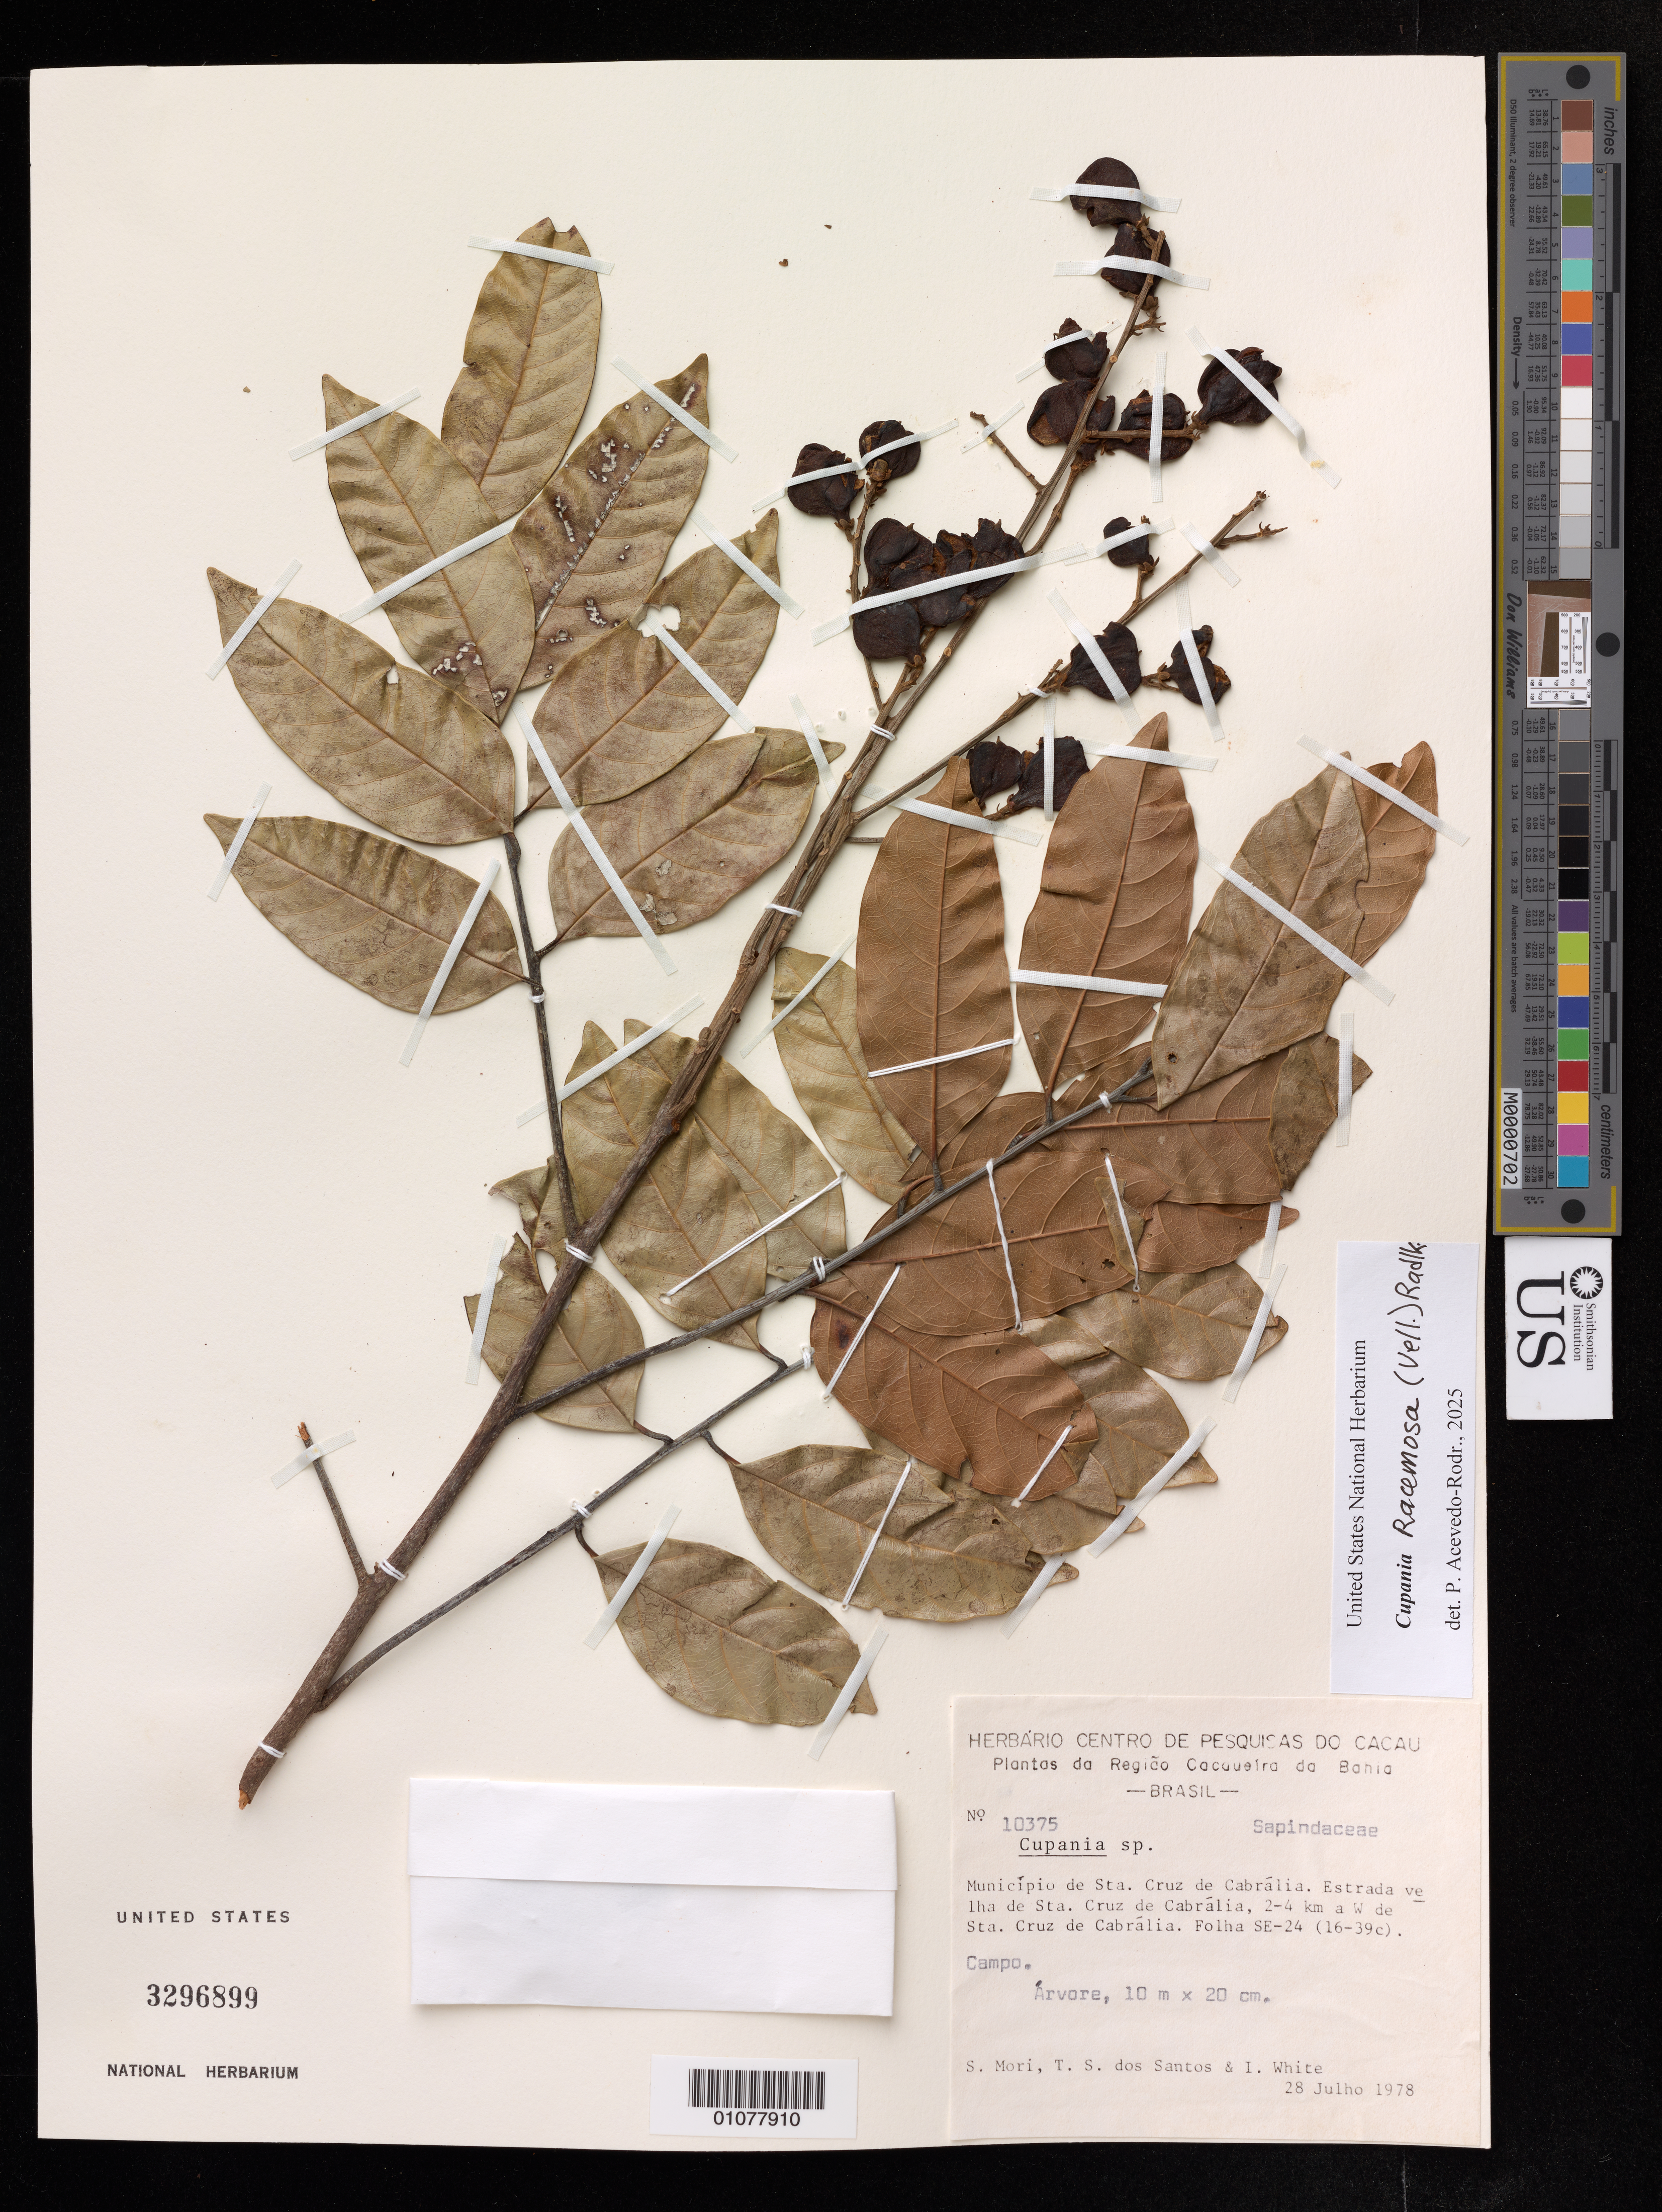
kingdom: Plantae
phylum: Tracheophyta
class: Magnoliopsida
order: Sapindales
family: Sapindaceae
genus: Cupania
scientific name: Cupania racemosa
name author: (Vell.) Radlk.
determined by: Acevedo-Rodriguez, P., (US), Smithsonian Institution - National Museum of Natural History (UNITED STATES)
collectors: S. Mori, T. S. Santos & I. White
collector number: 10375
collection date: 1978-07-28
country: Brazil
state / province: Bahia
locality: Município de Sta. Cruz de Cabrália. Estrada velha de Sta. Cruz de Cabrália; 2-4 km a W de Sta. Cruz de Cabrália. Folha SE-24 (16-39c).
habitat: Campo.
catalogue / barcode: US 3296899